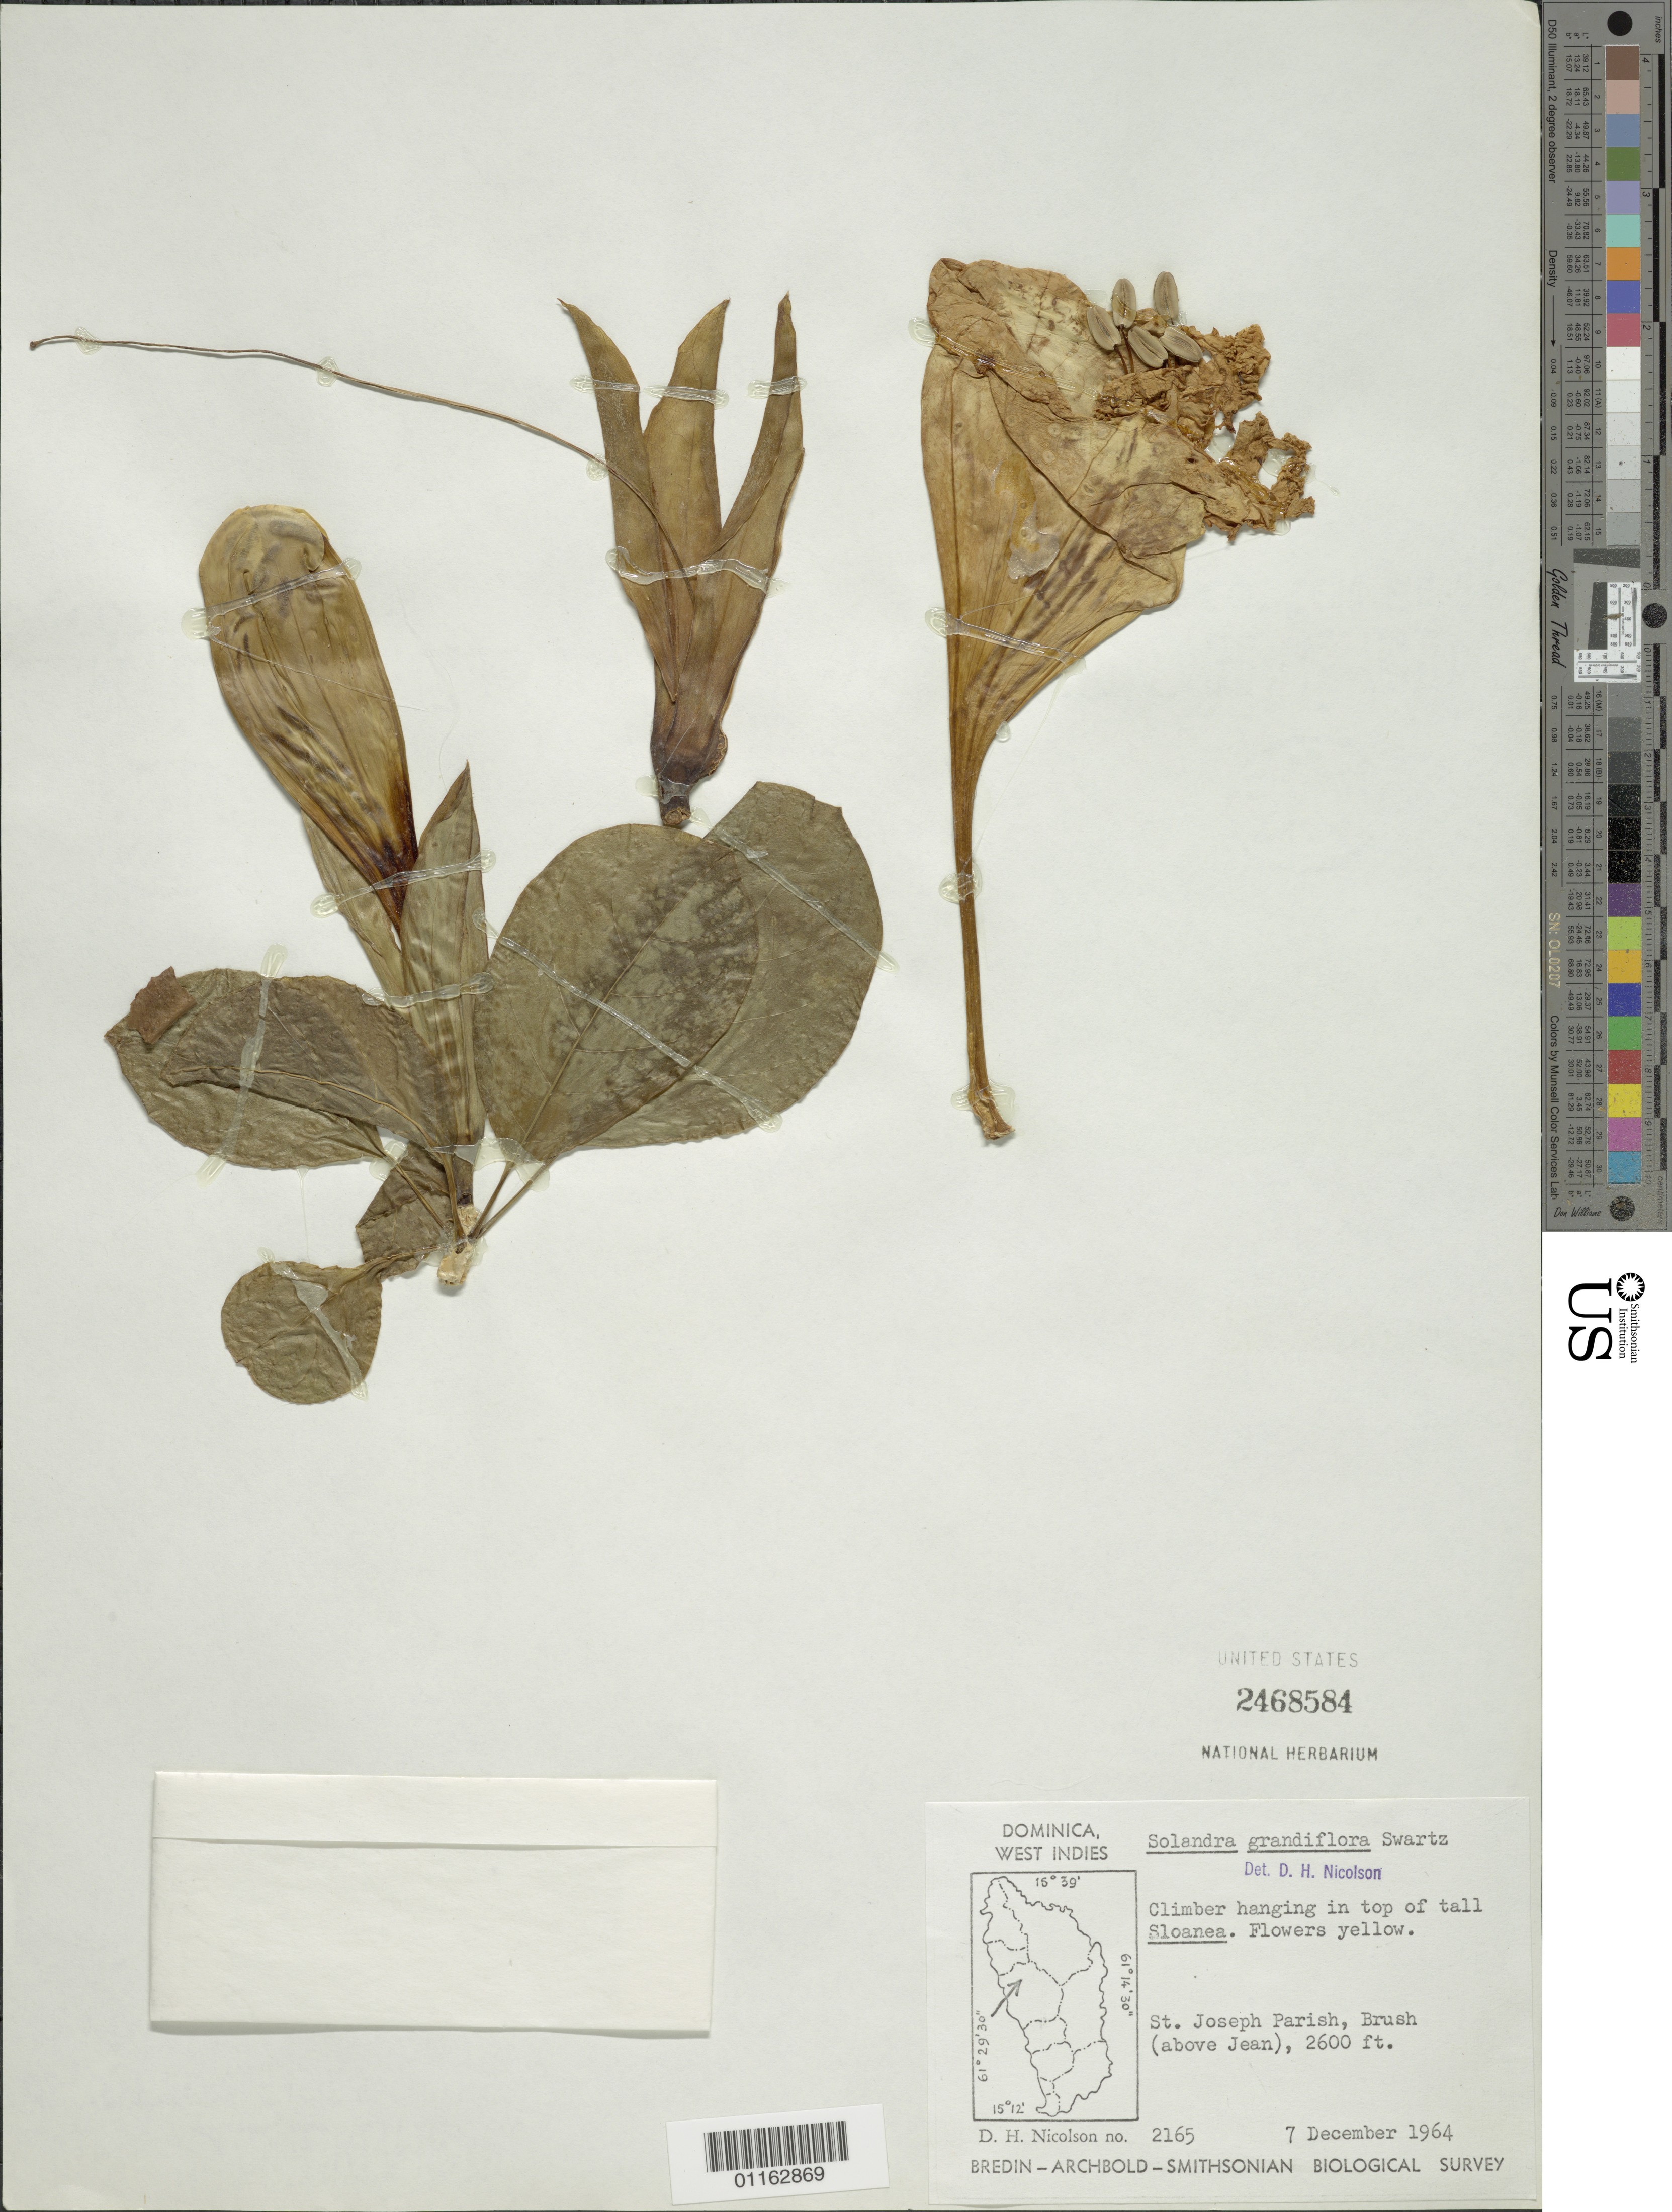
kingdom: Plantae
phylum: Tracheophyta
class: Magnoliopsida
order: Solanales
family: Solanaceae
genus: Solandra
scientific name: Solandra grandiflora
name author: Sw.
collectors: D. H. Nicolson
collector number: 2165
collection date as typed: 07 Dec 1964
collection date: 1964-12-07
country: Dominica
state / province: St. Joseph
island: Dominica I.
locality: Brush above Jean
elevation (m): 792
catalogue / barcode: US 2468584